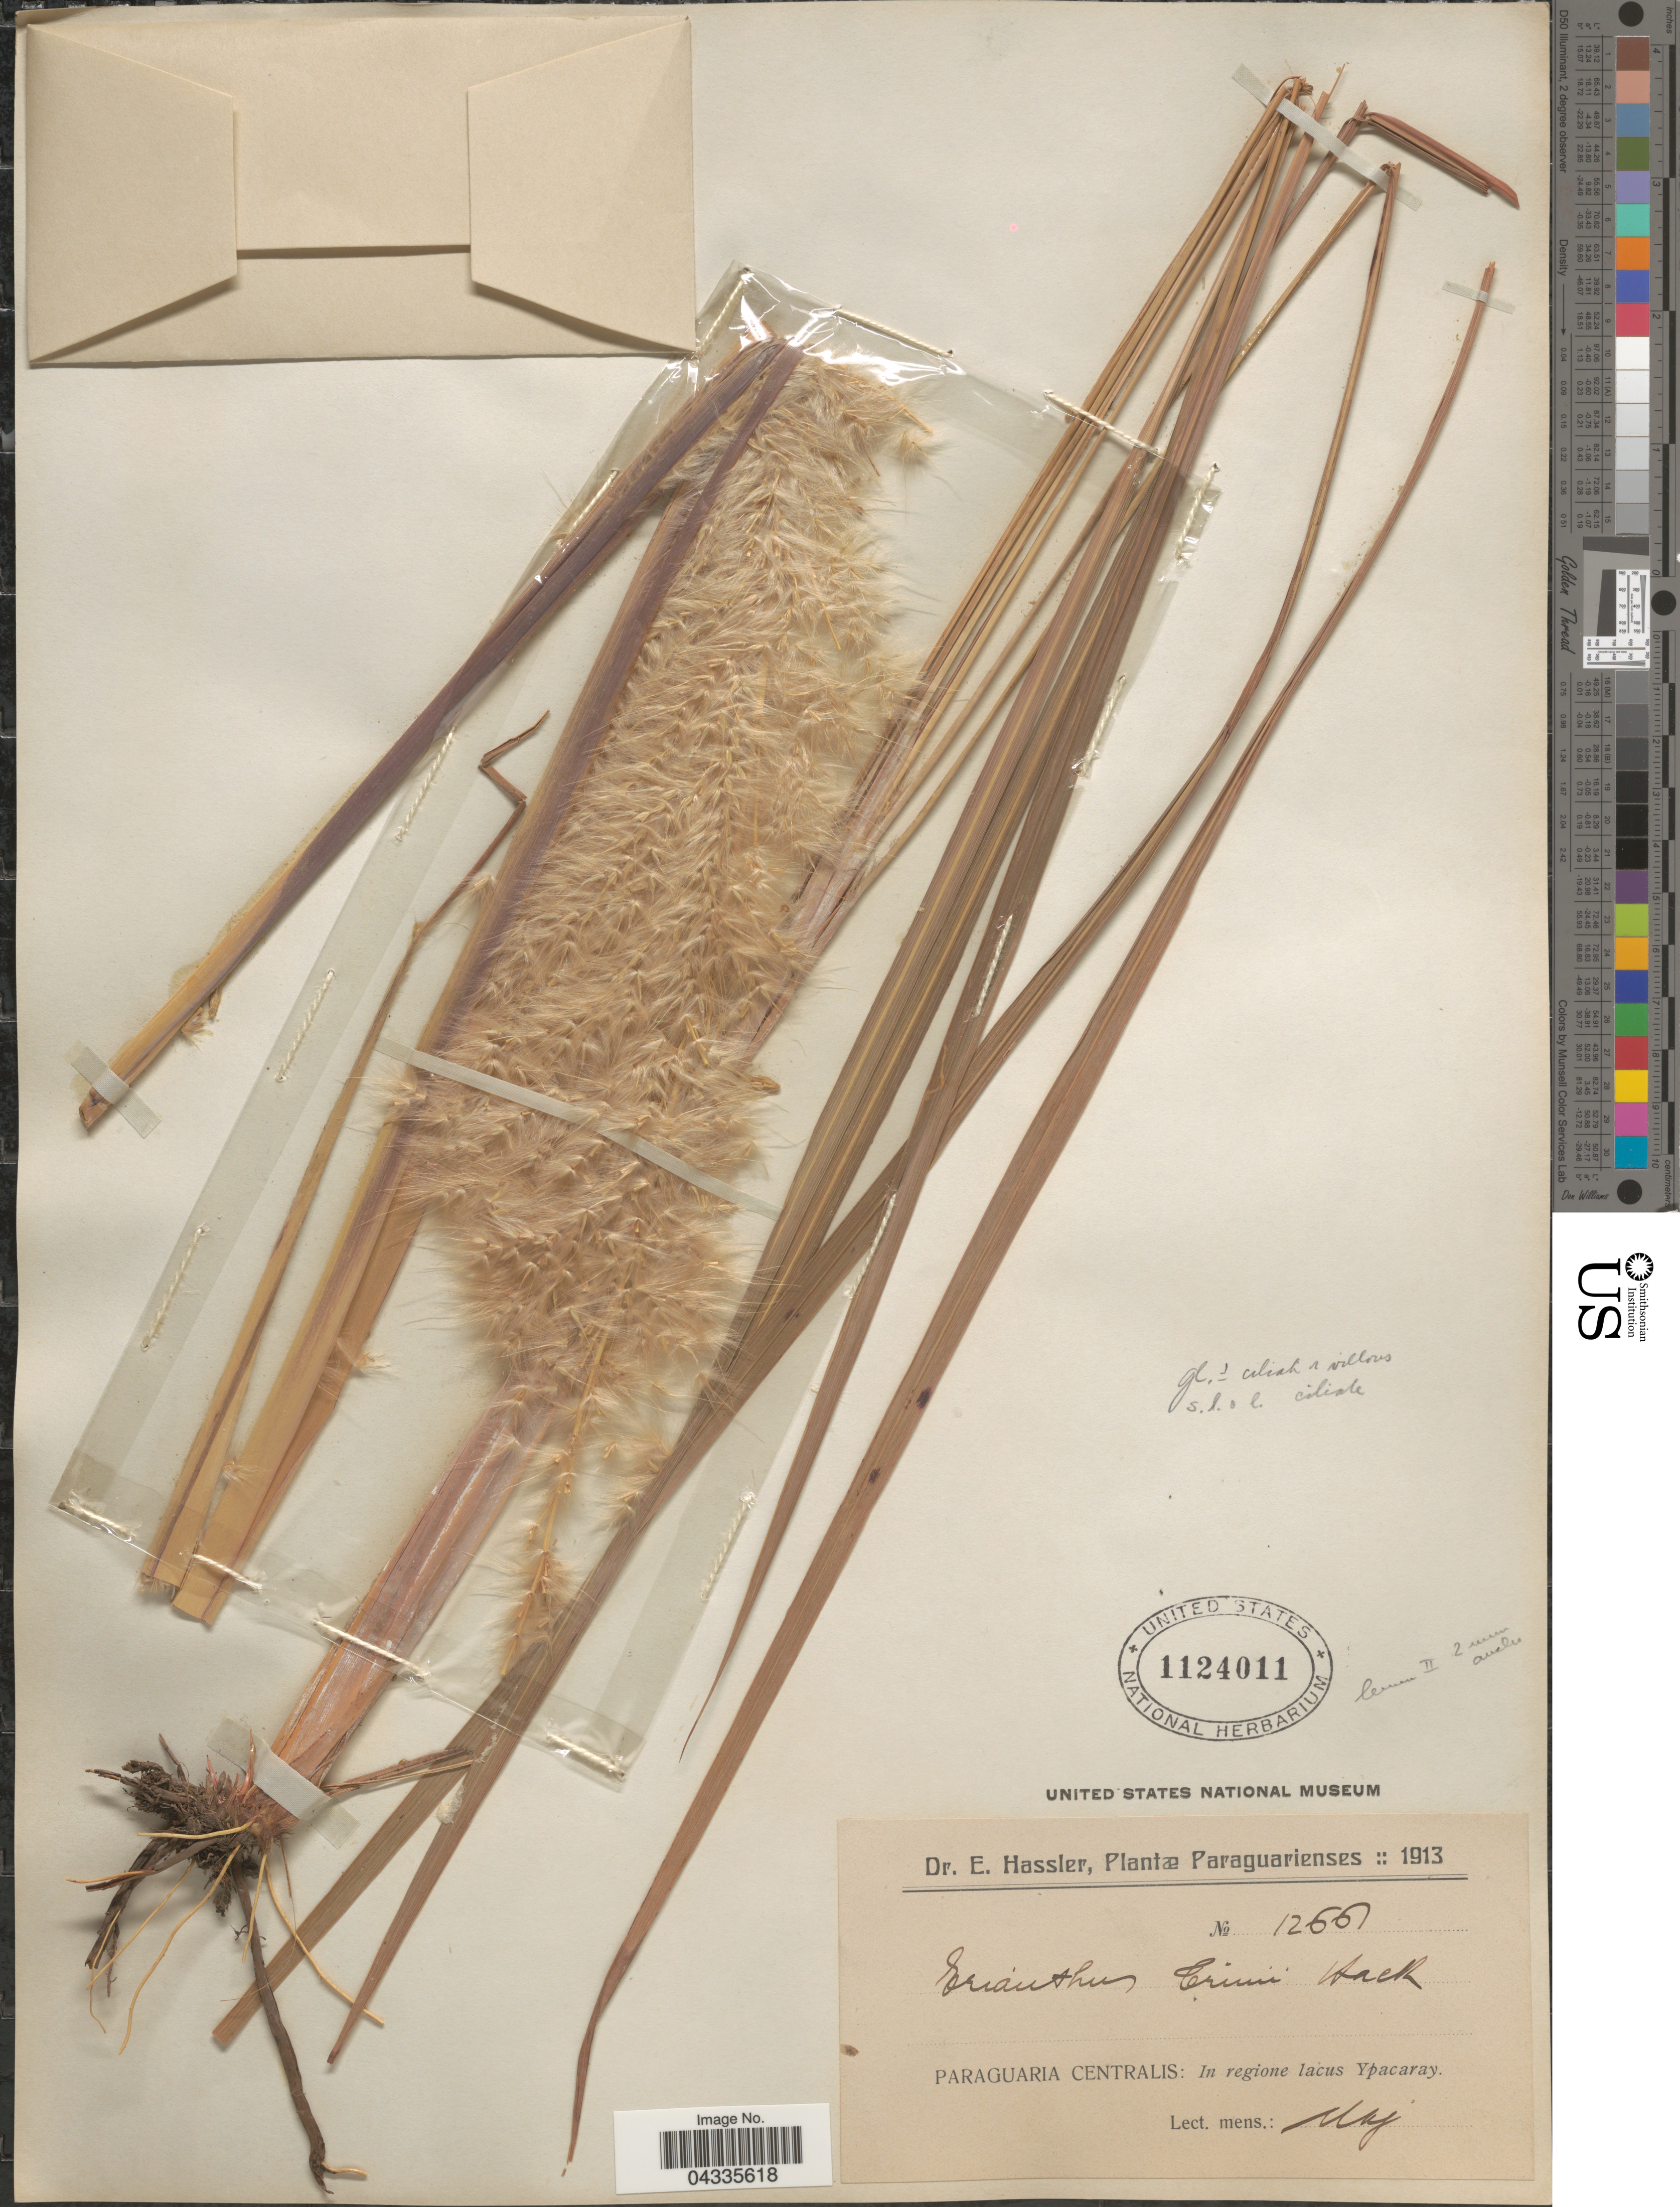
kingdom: Plantae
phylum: Tracheophyta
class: Liliopsida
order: Poales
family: Poaceae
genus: Erianthus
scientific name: Erianthus trinii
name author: Hack.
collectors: E. Hassler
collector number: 12661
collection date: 1913-05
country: Paraguay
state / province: Central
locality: Paraguaria Centralis: In regione lacus Ypacaray.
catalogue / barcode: US 1124011